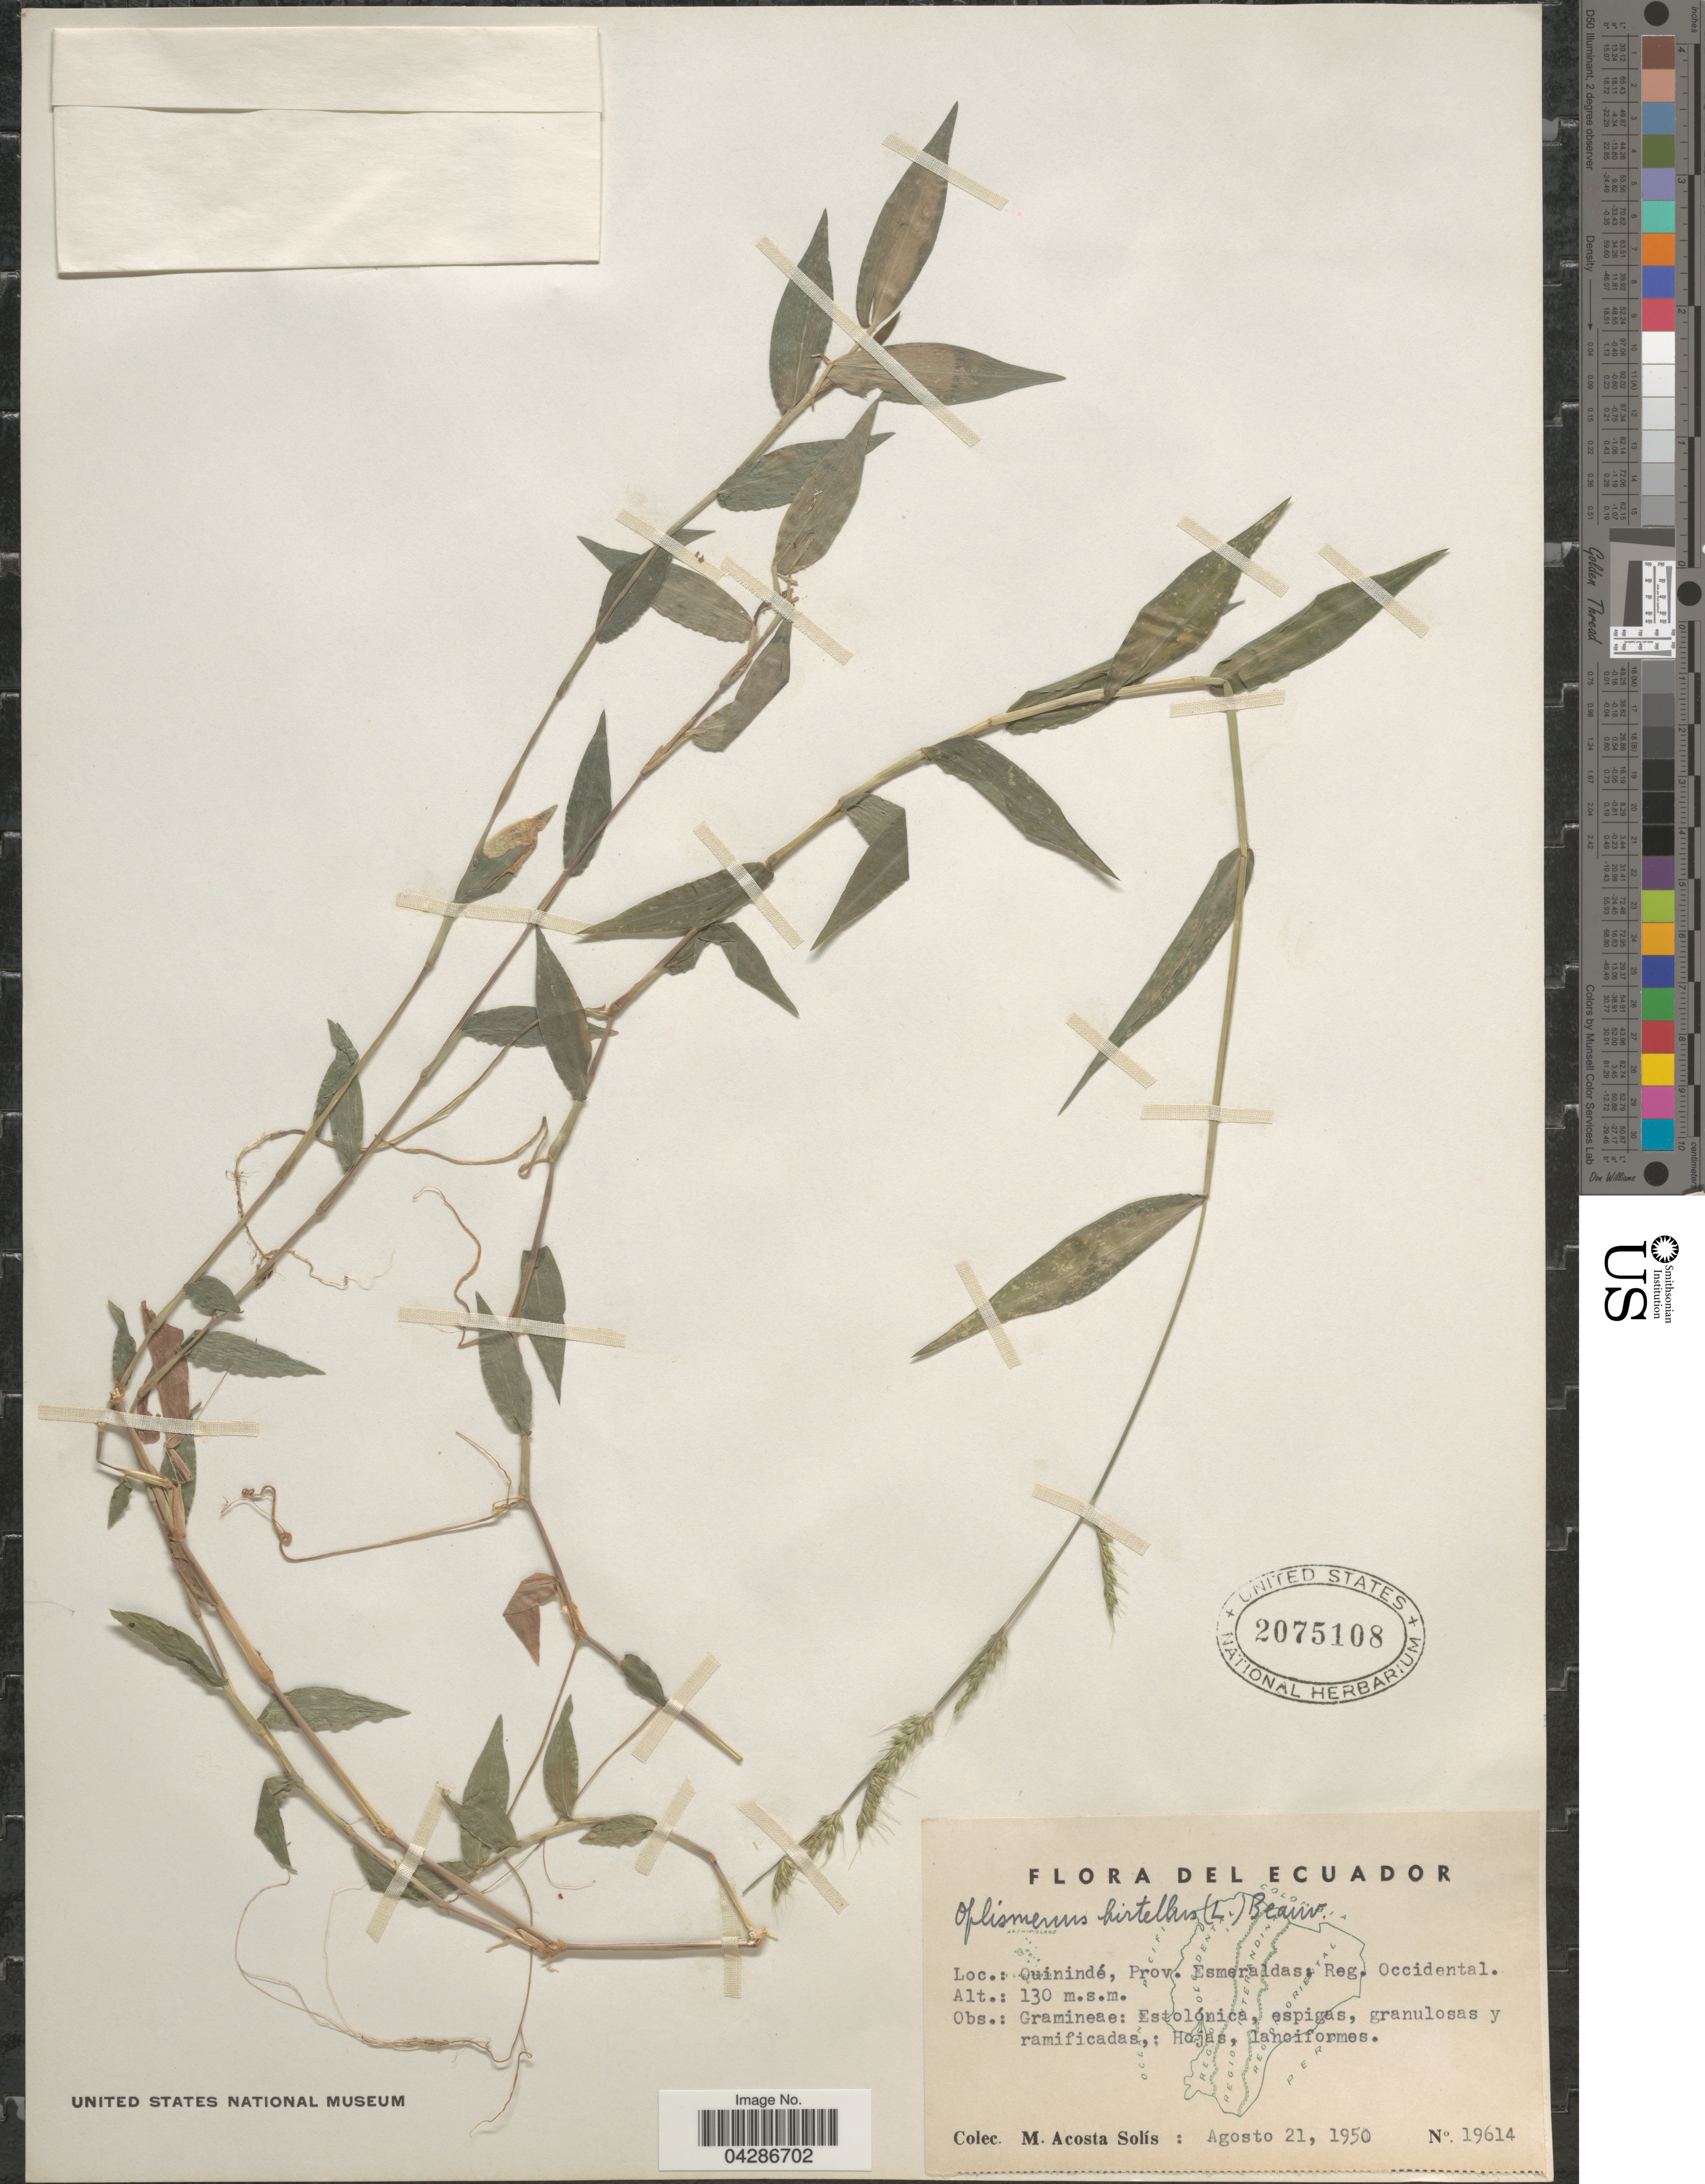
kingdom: Plantae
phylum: Tracheophyta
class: Liliopsida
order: Poales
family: Poaceae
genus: Oplismenus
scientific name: Oplismenus hirtellus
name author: (L.) P. Beauv.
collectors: M. Acosta Solis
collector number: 19614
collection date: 1950-08-21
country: Ecuador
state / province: Esmeraldas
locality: Quinindé, Reg. Occidental.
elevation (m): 130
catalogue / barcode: US 2075108